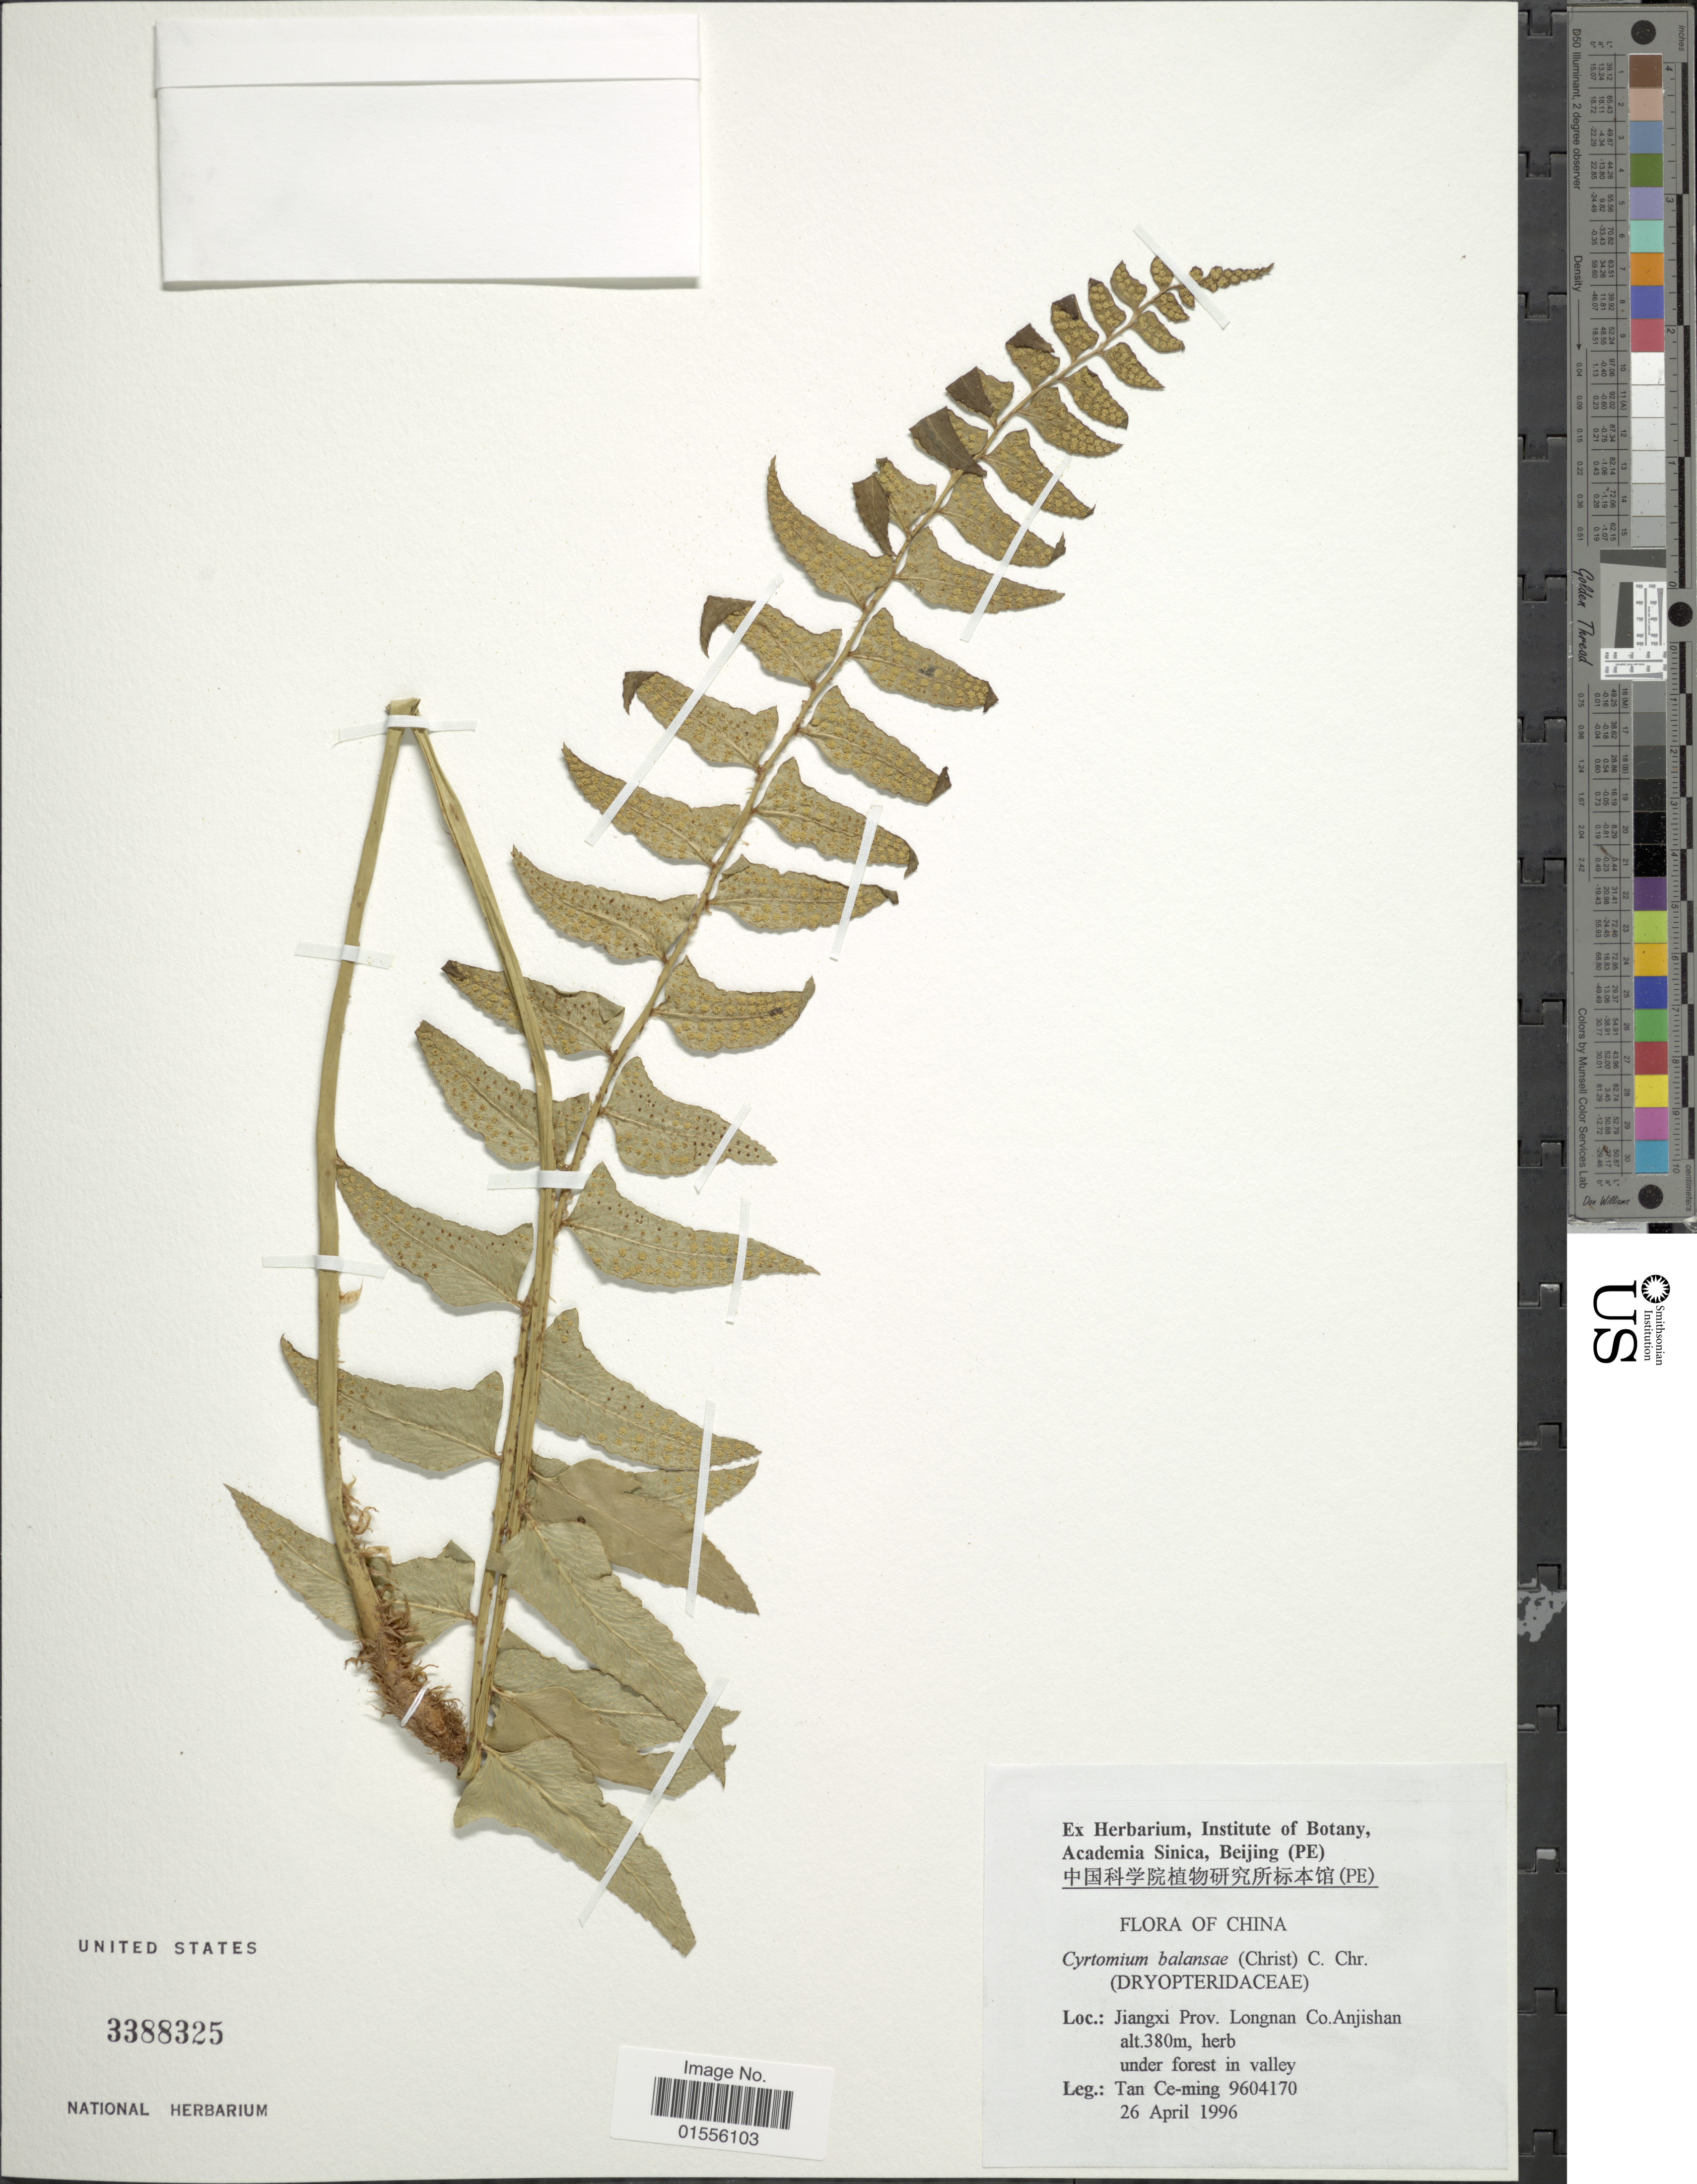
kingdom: Plantae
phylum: Tracheophyta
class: Polypodiopsida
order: Polypodiales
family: Dryopteridaceae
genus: Cyrtomium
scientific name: Cyrtomium balansae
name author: (Christ) C. Chr.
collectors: Tam Ce-Ming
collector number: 9604170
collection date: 1996-04-26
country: China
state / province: Jiangxi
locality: Longman Co. Anjishan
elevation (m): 380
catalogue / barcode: US 3388325